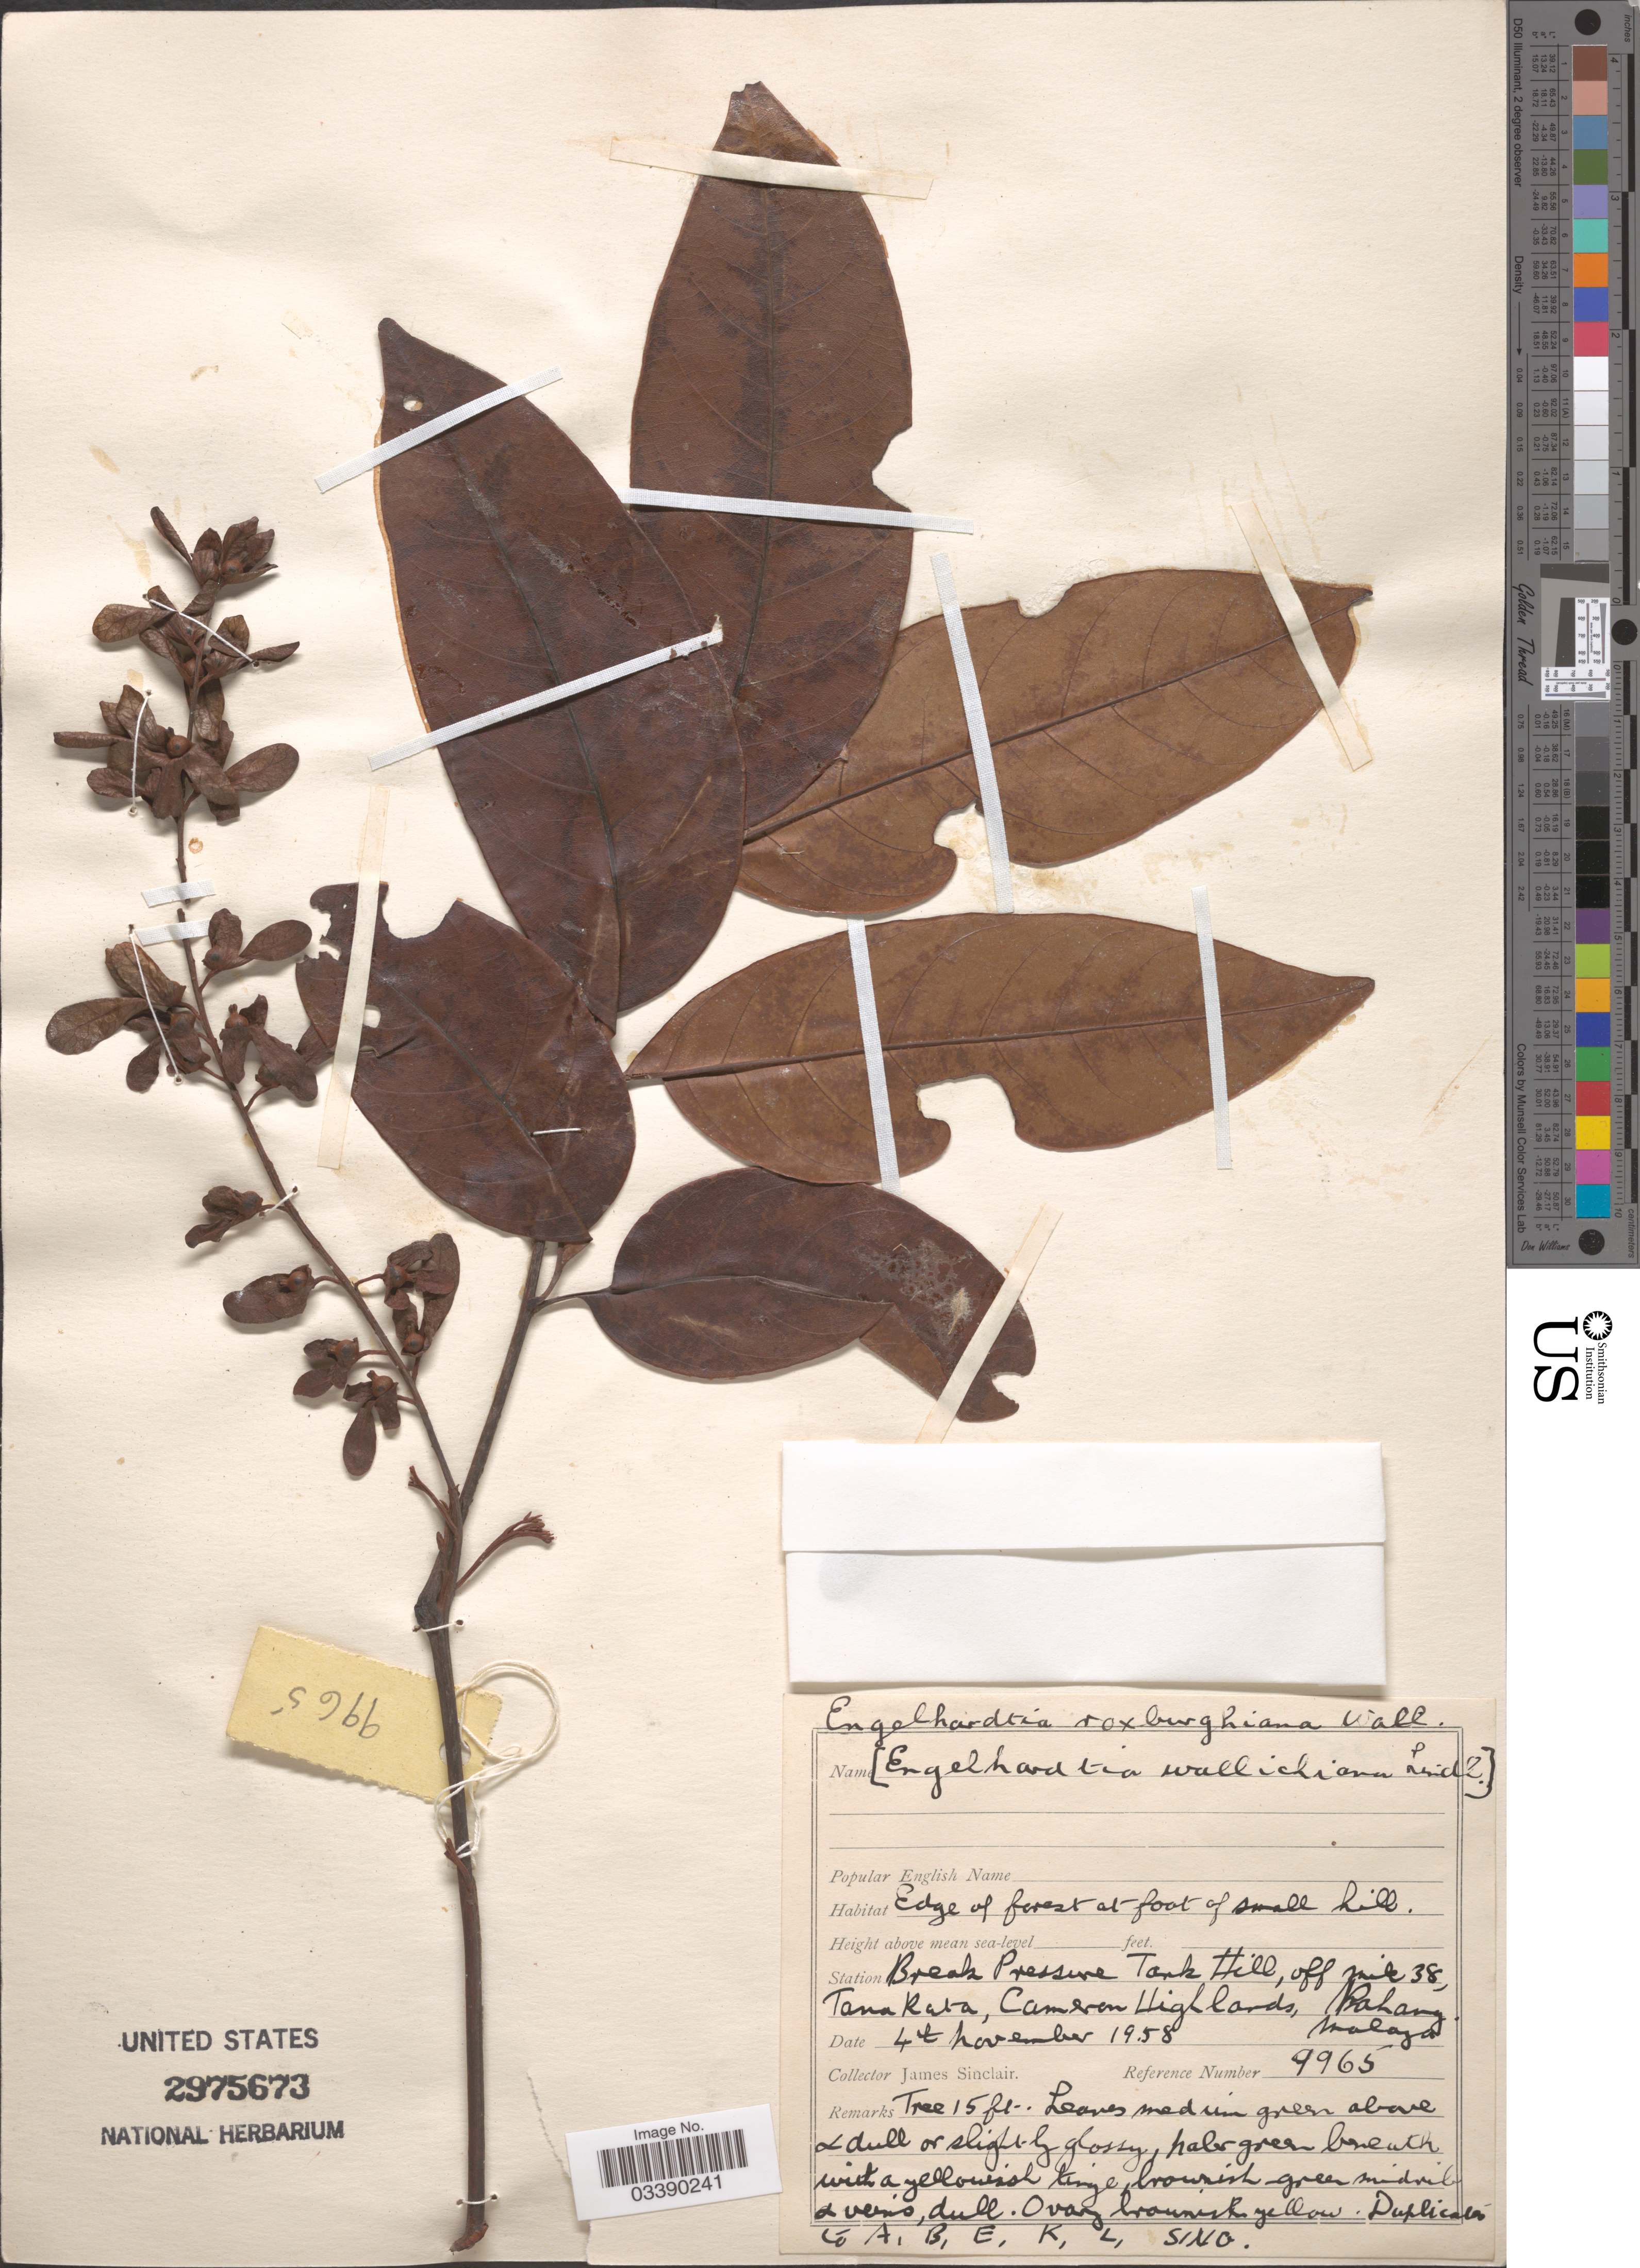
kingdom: Plantae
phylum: Tracheophyta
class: Magnoliopsida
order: Fagales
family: Juglandaceae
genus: Engelhardia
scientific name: Engelhardia roxburghiana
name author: Lindl.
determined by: Strong, M. T., (US), Smithsonian Institution - National Museum of Natural History (UNITED STATES)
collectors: J. Sinclair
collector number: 9965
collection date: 1958-11-04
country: Malaysia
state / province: Pahang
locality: Station Break Pressure Tank Hill, off mile 38, Tana Rata, Cameron Highlands, Malaya.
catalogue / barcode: US 2975673